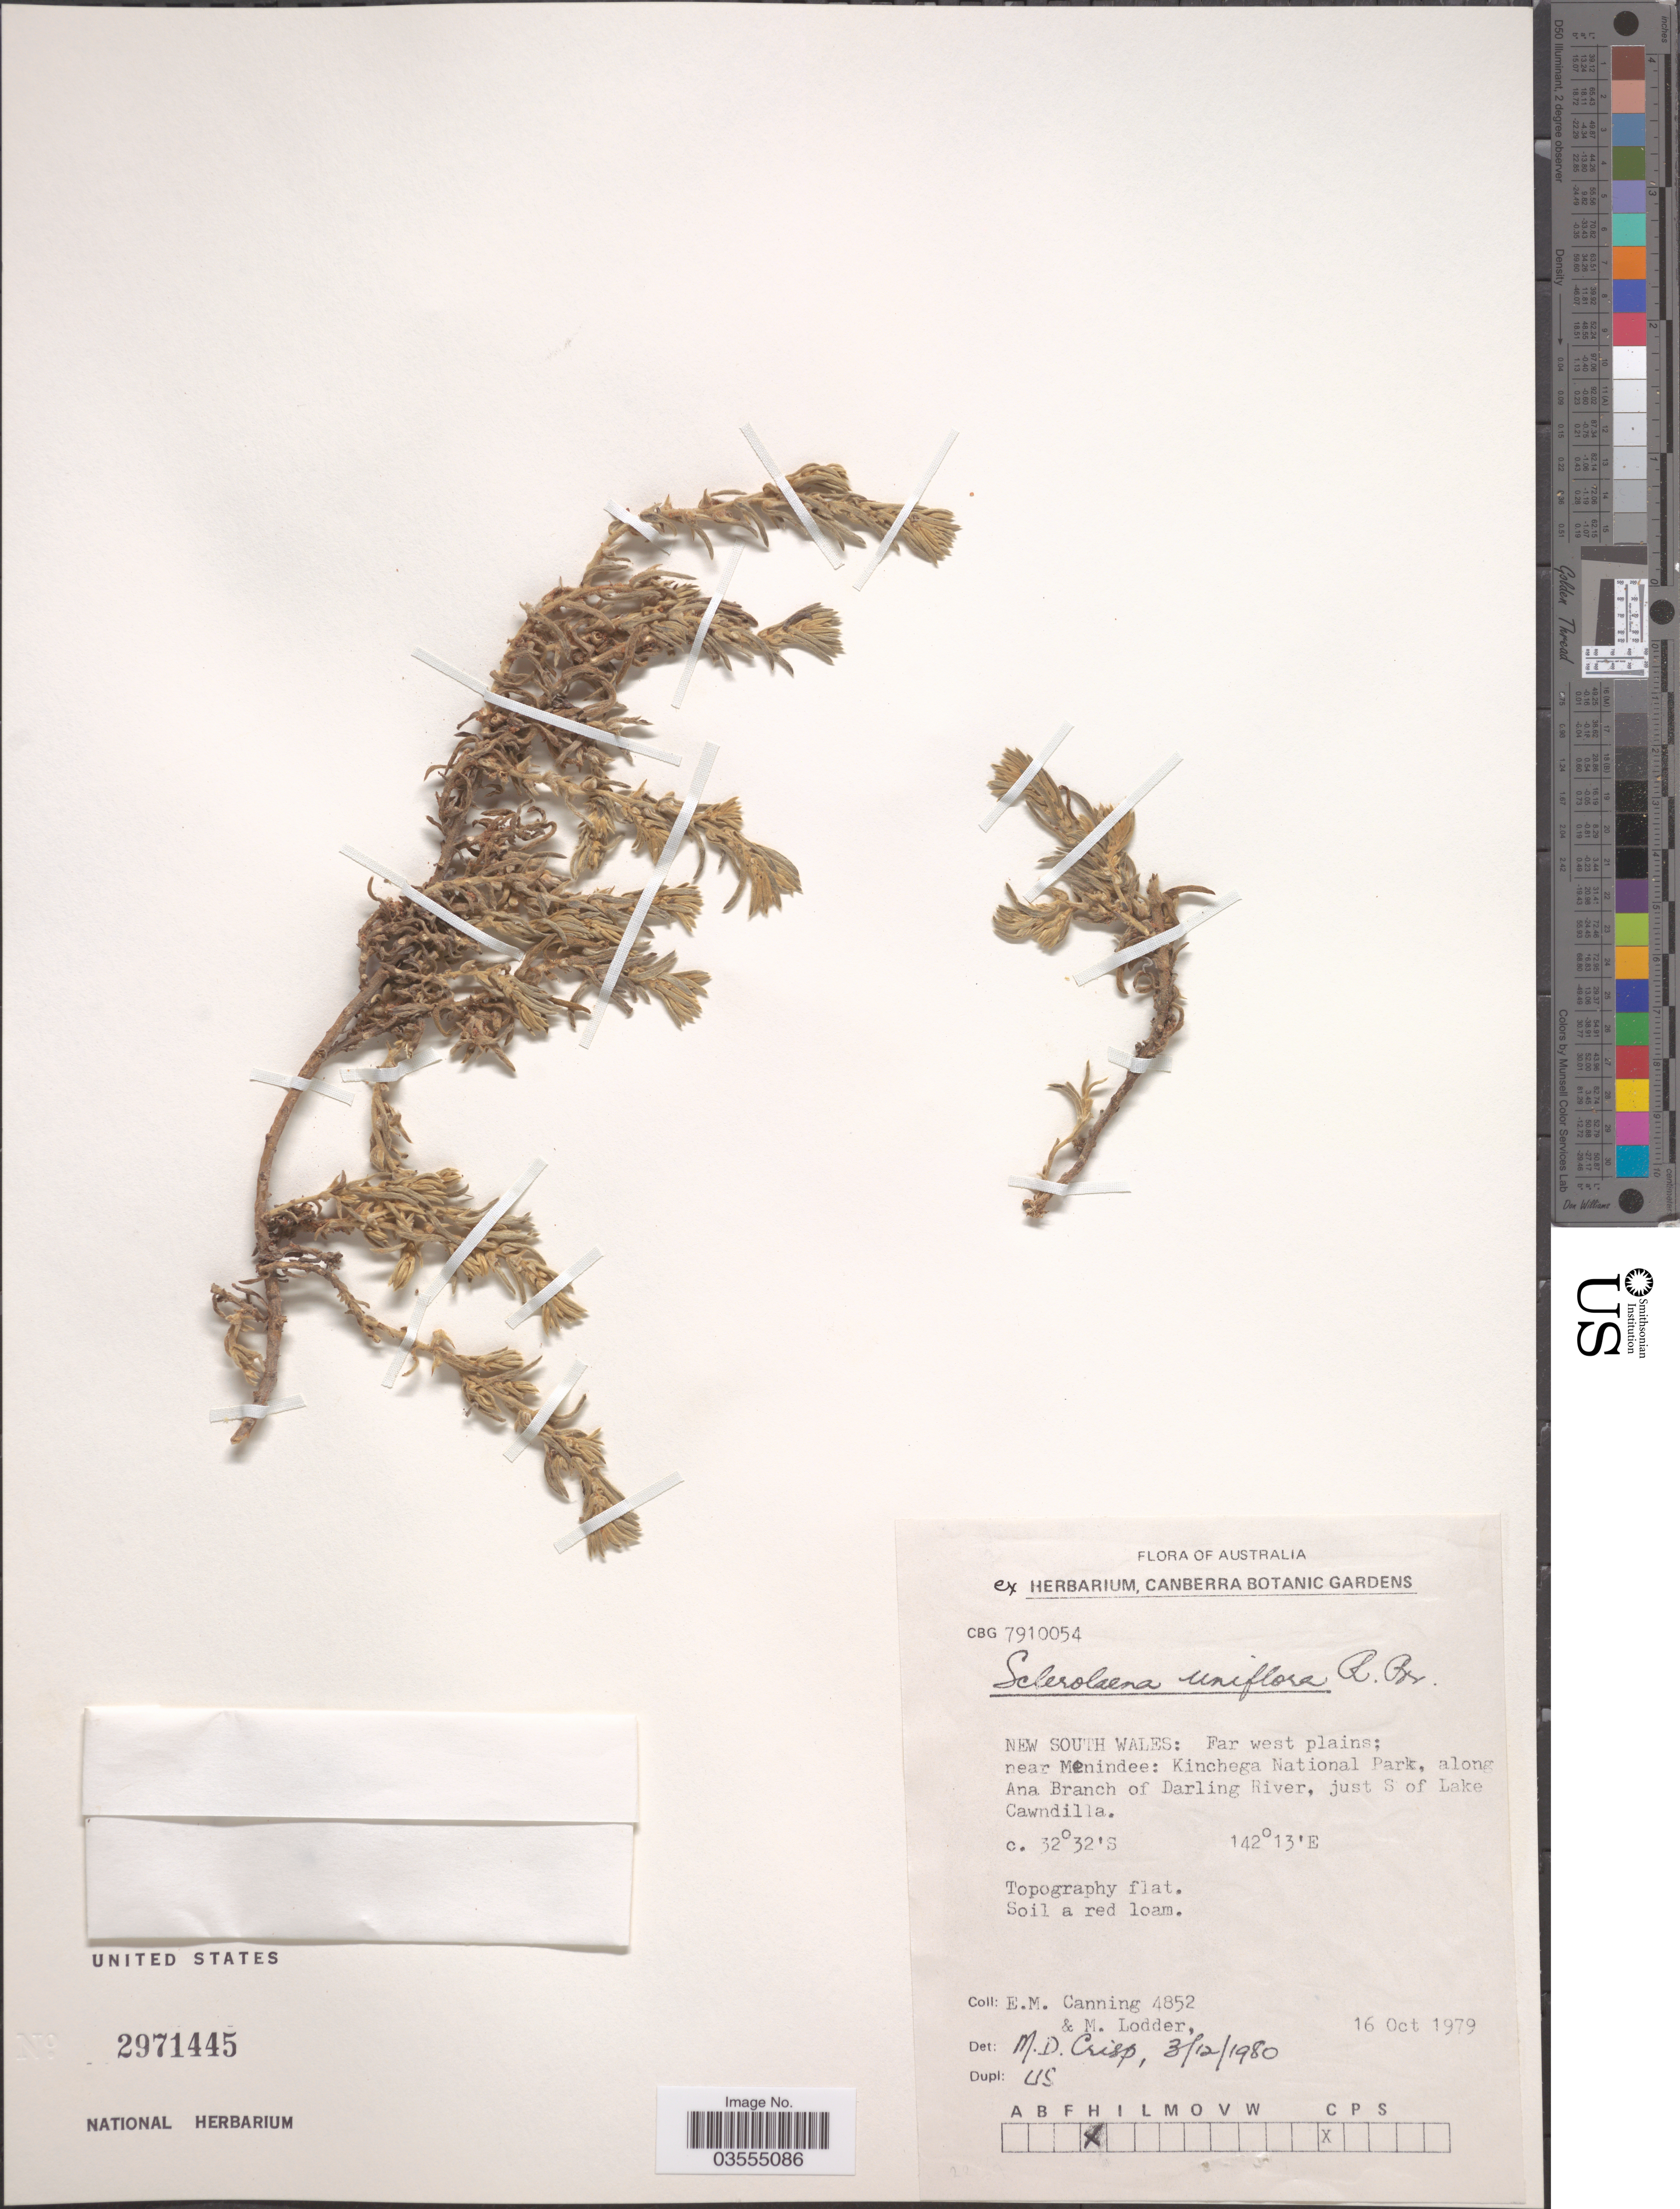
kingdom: Plantae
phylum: Tracheophyta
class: Magnoliopsida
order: Caryophyllales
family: Amaranthaceae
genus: Sclerolaena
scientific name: Sclerolaena uniflora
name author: R. Br.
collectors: E. Canning & M. Lodder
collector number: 4852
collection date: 1979-10-16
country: Australia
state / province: New South Wales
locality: Far west plains; near Menindee: Kinchega Naltional Park, along Ana Branch of Darling River, just S of Lake Cawndilla.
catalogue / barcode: US 2971445